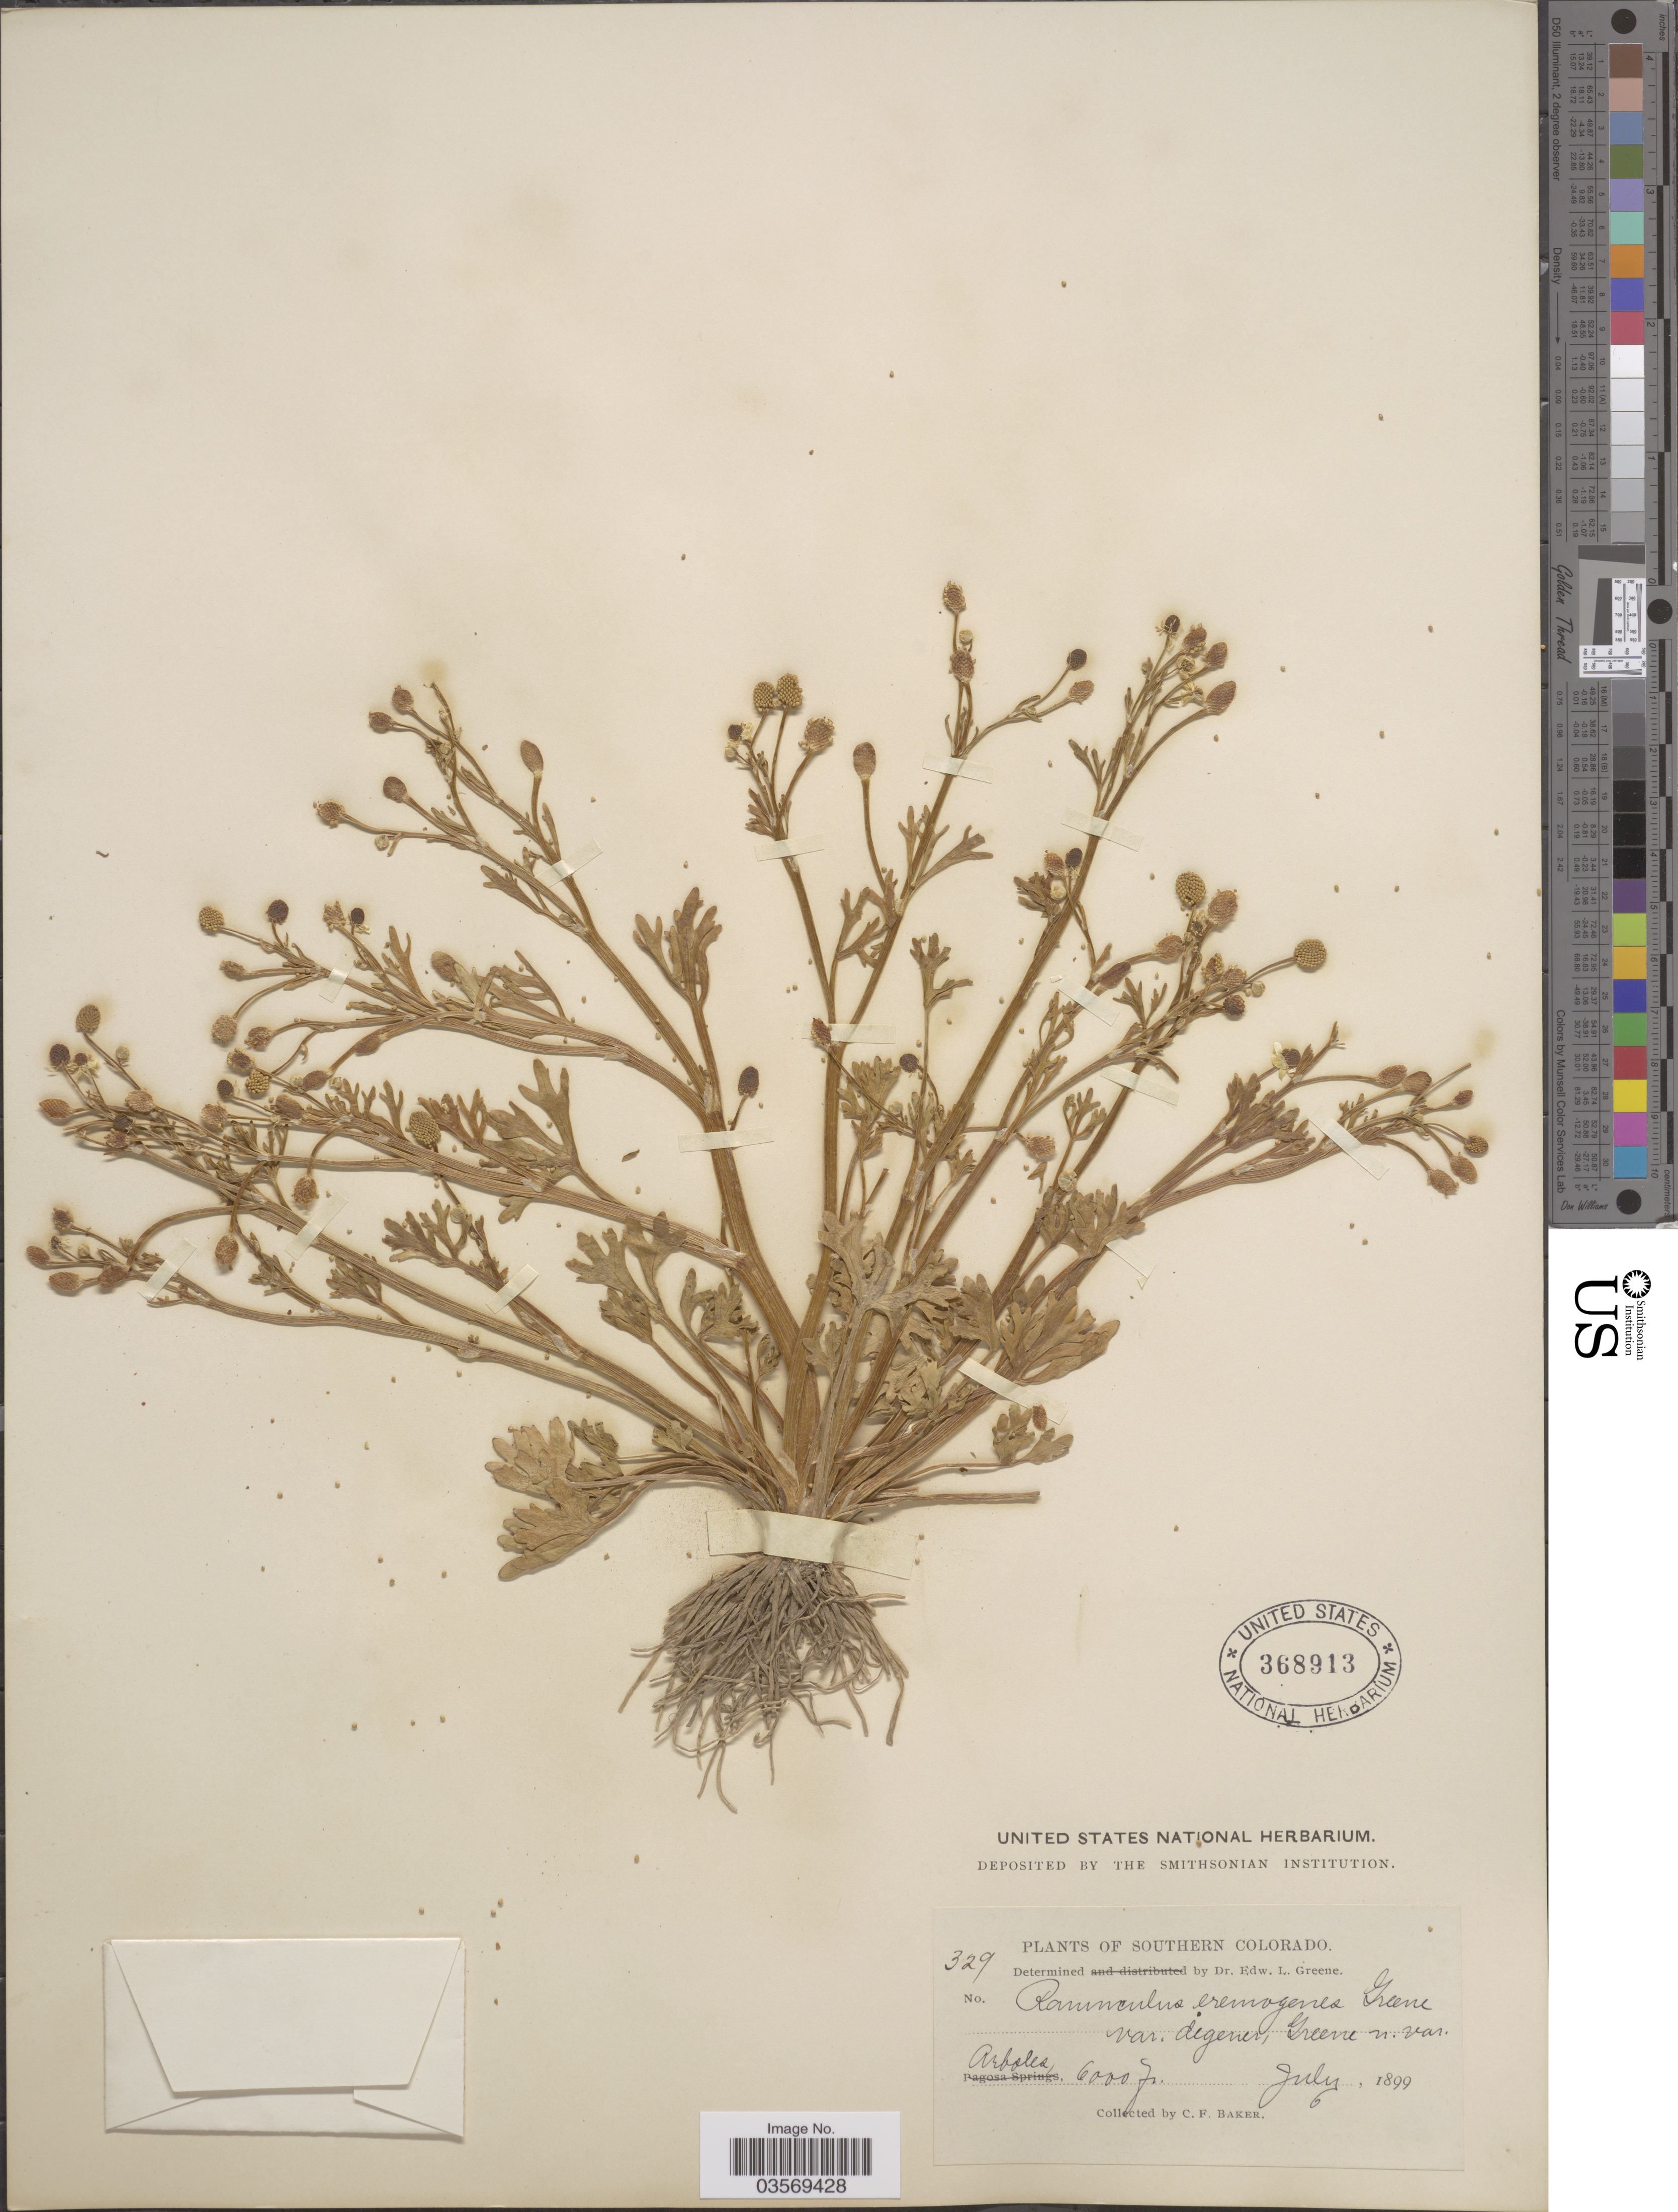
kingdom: Plantae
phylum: Tracheophyta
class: Magnoliopsida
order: Ranunculales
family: Ranunculaceae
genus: Ranunculus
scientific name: Ranunculus sceleratus var. multifidus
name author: Nutt.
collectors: C. F. Baker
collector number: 329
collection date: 1899-07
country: United States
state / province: Colorado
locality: Southern Colorado. Arboles.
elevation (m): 1829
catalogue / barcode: US 368913